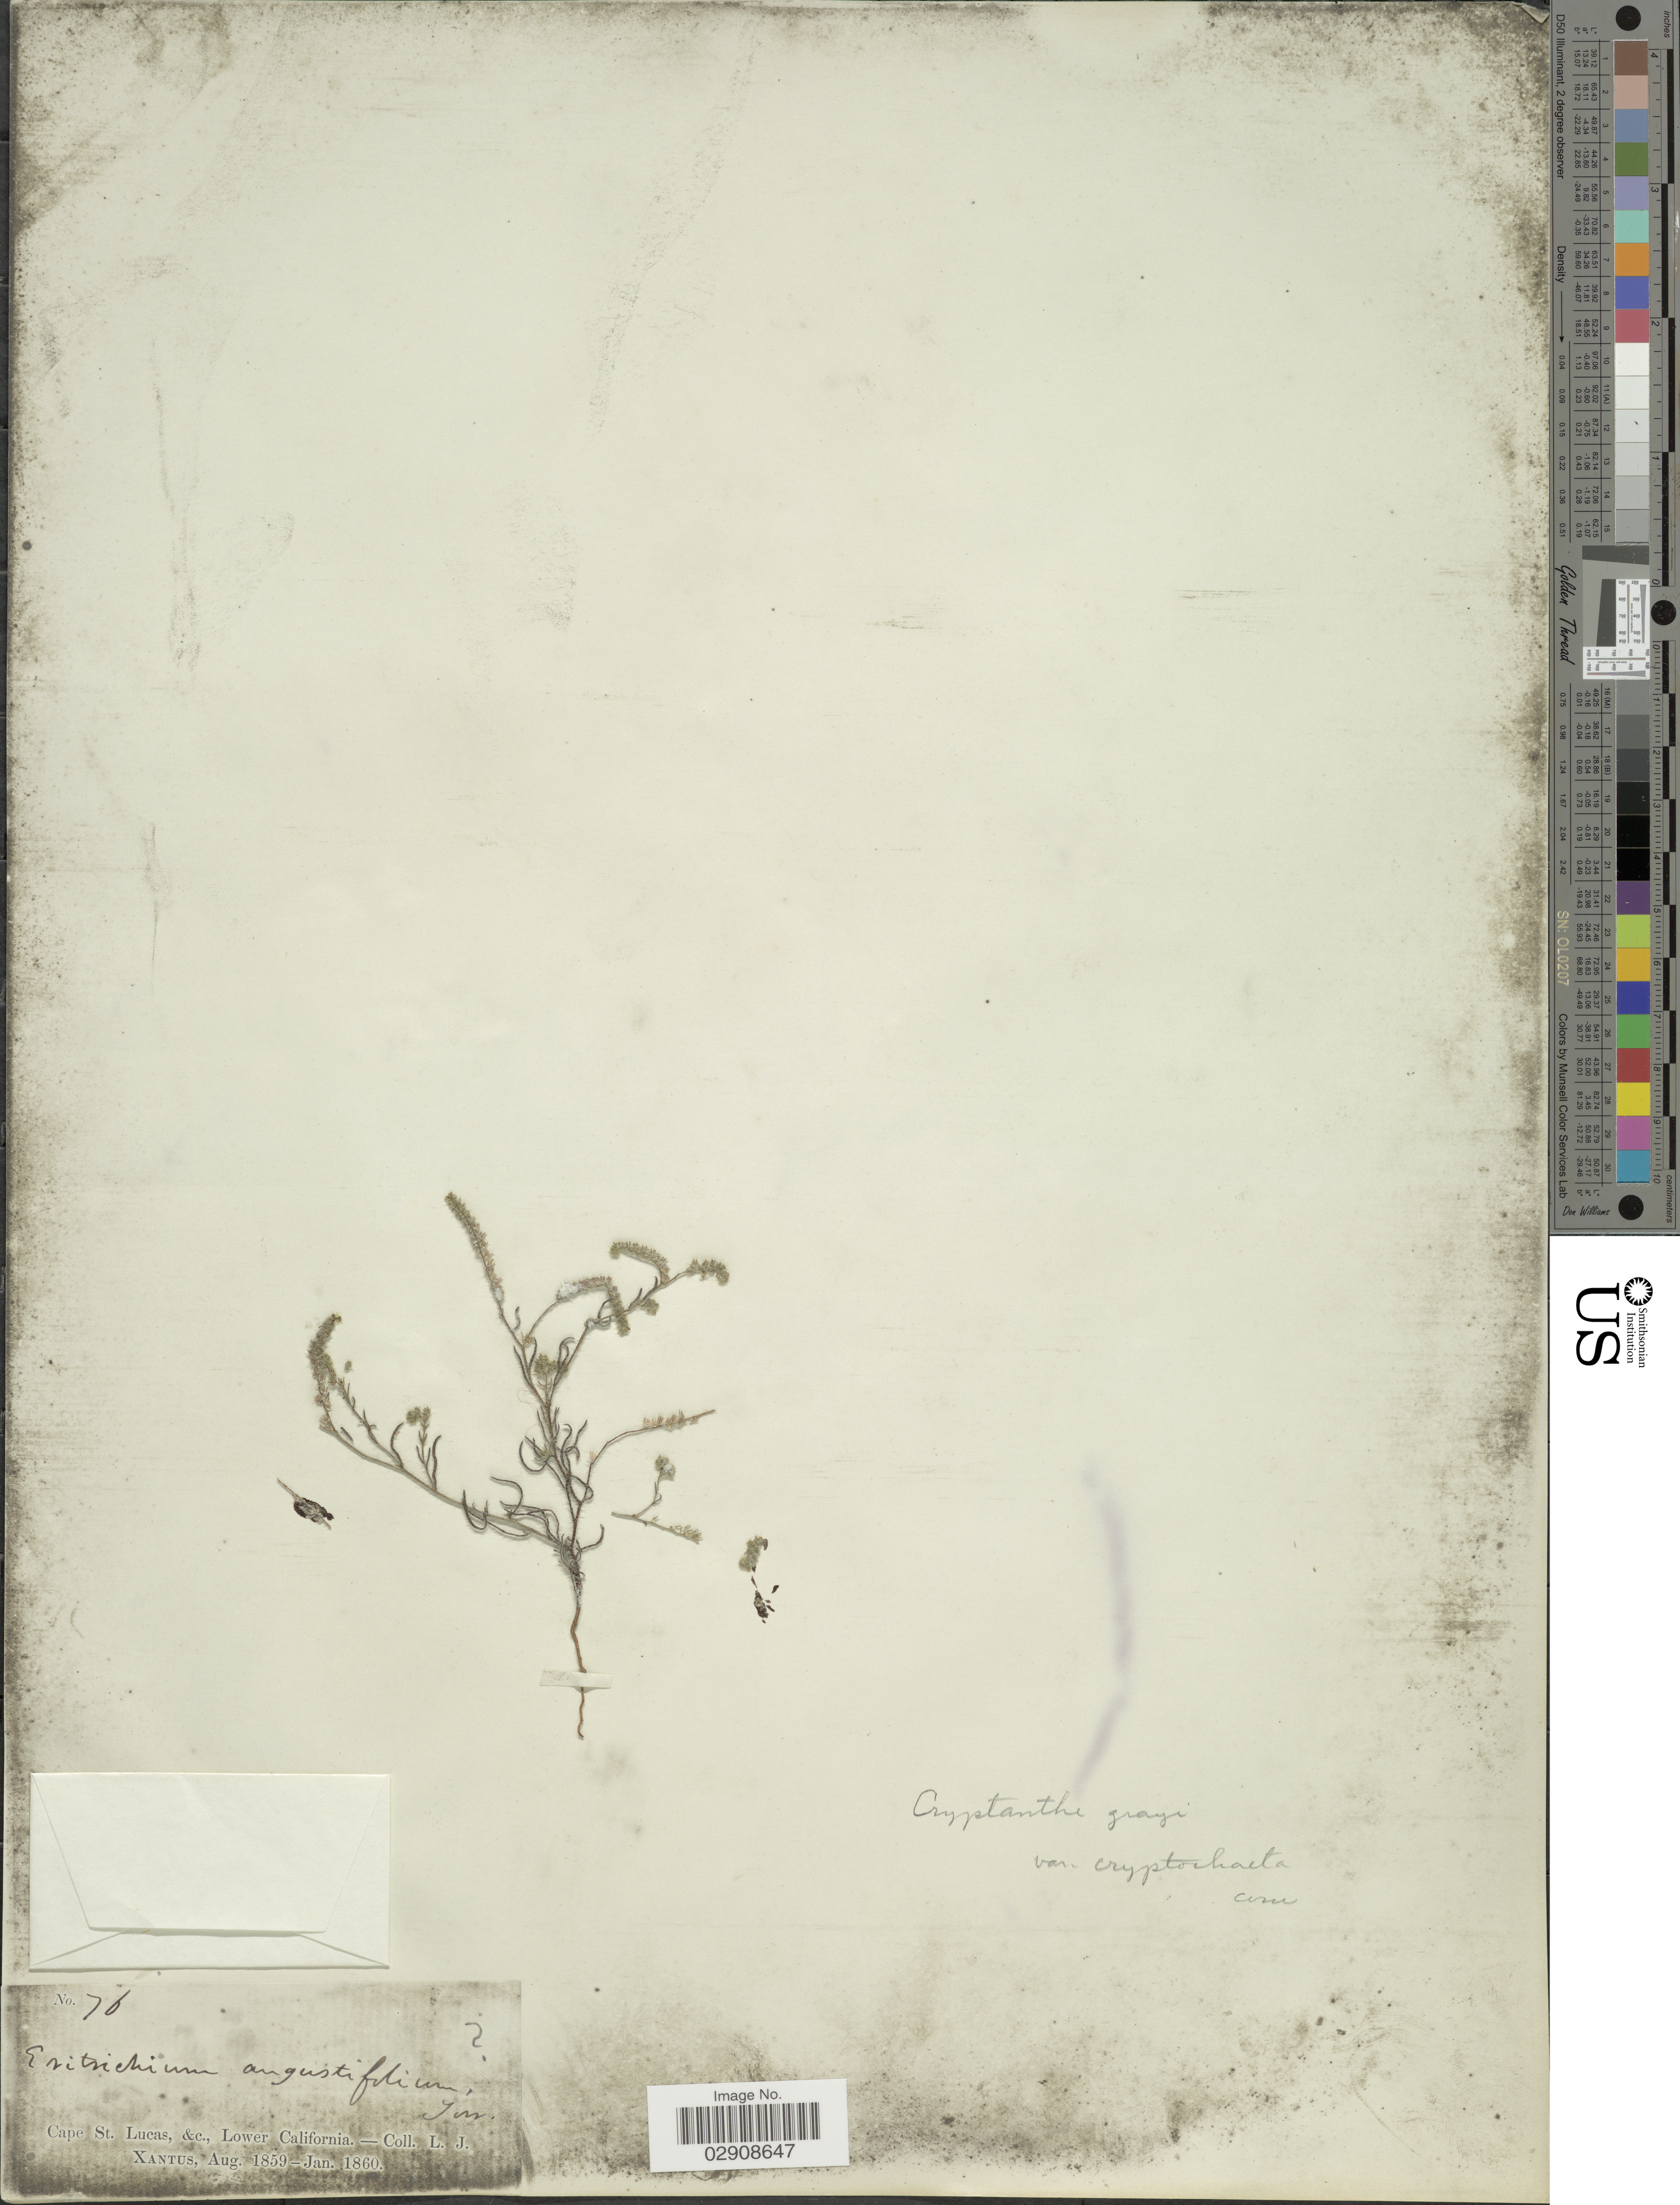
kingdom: Plantae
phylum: Tracheophyta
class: Magnoliopsida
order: Boraginales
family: Boraginaceae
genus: Cryptantha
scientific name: Cryptantha grayi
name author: (Vasey &) J.F. Macbr.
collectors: L. J. Xantus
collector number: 76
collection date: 1859-08/1860-01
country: Mexico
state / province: Baja California Sur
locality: Cape St. Lucas &c., Lower California.